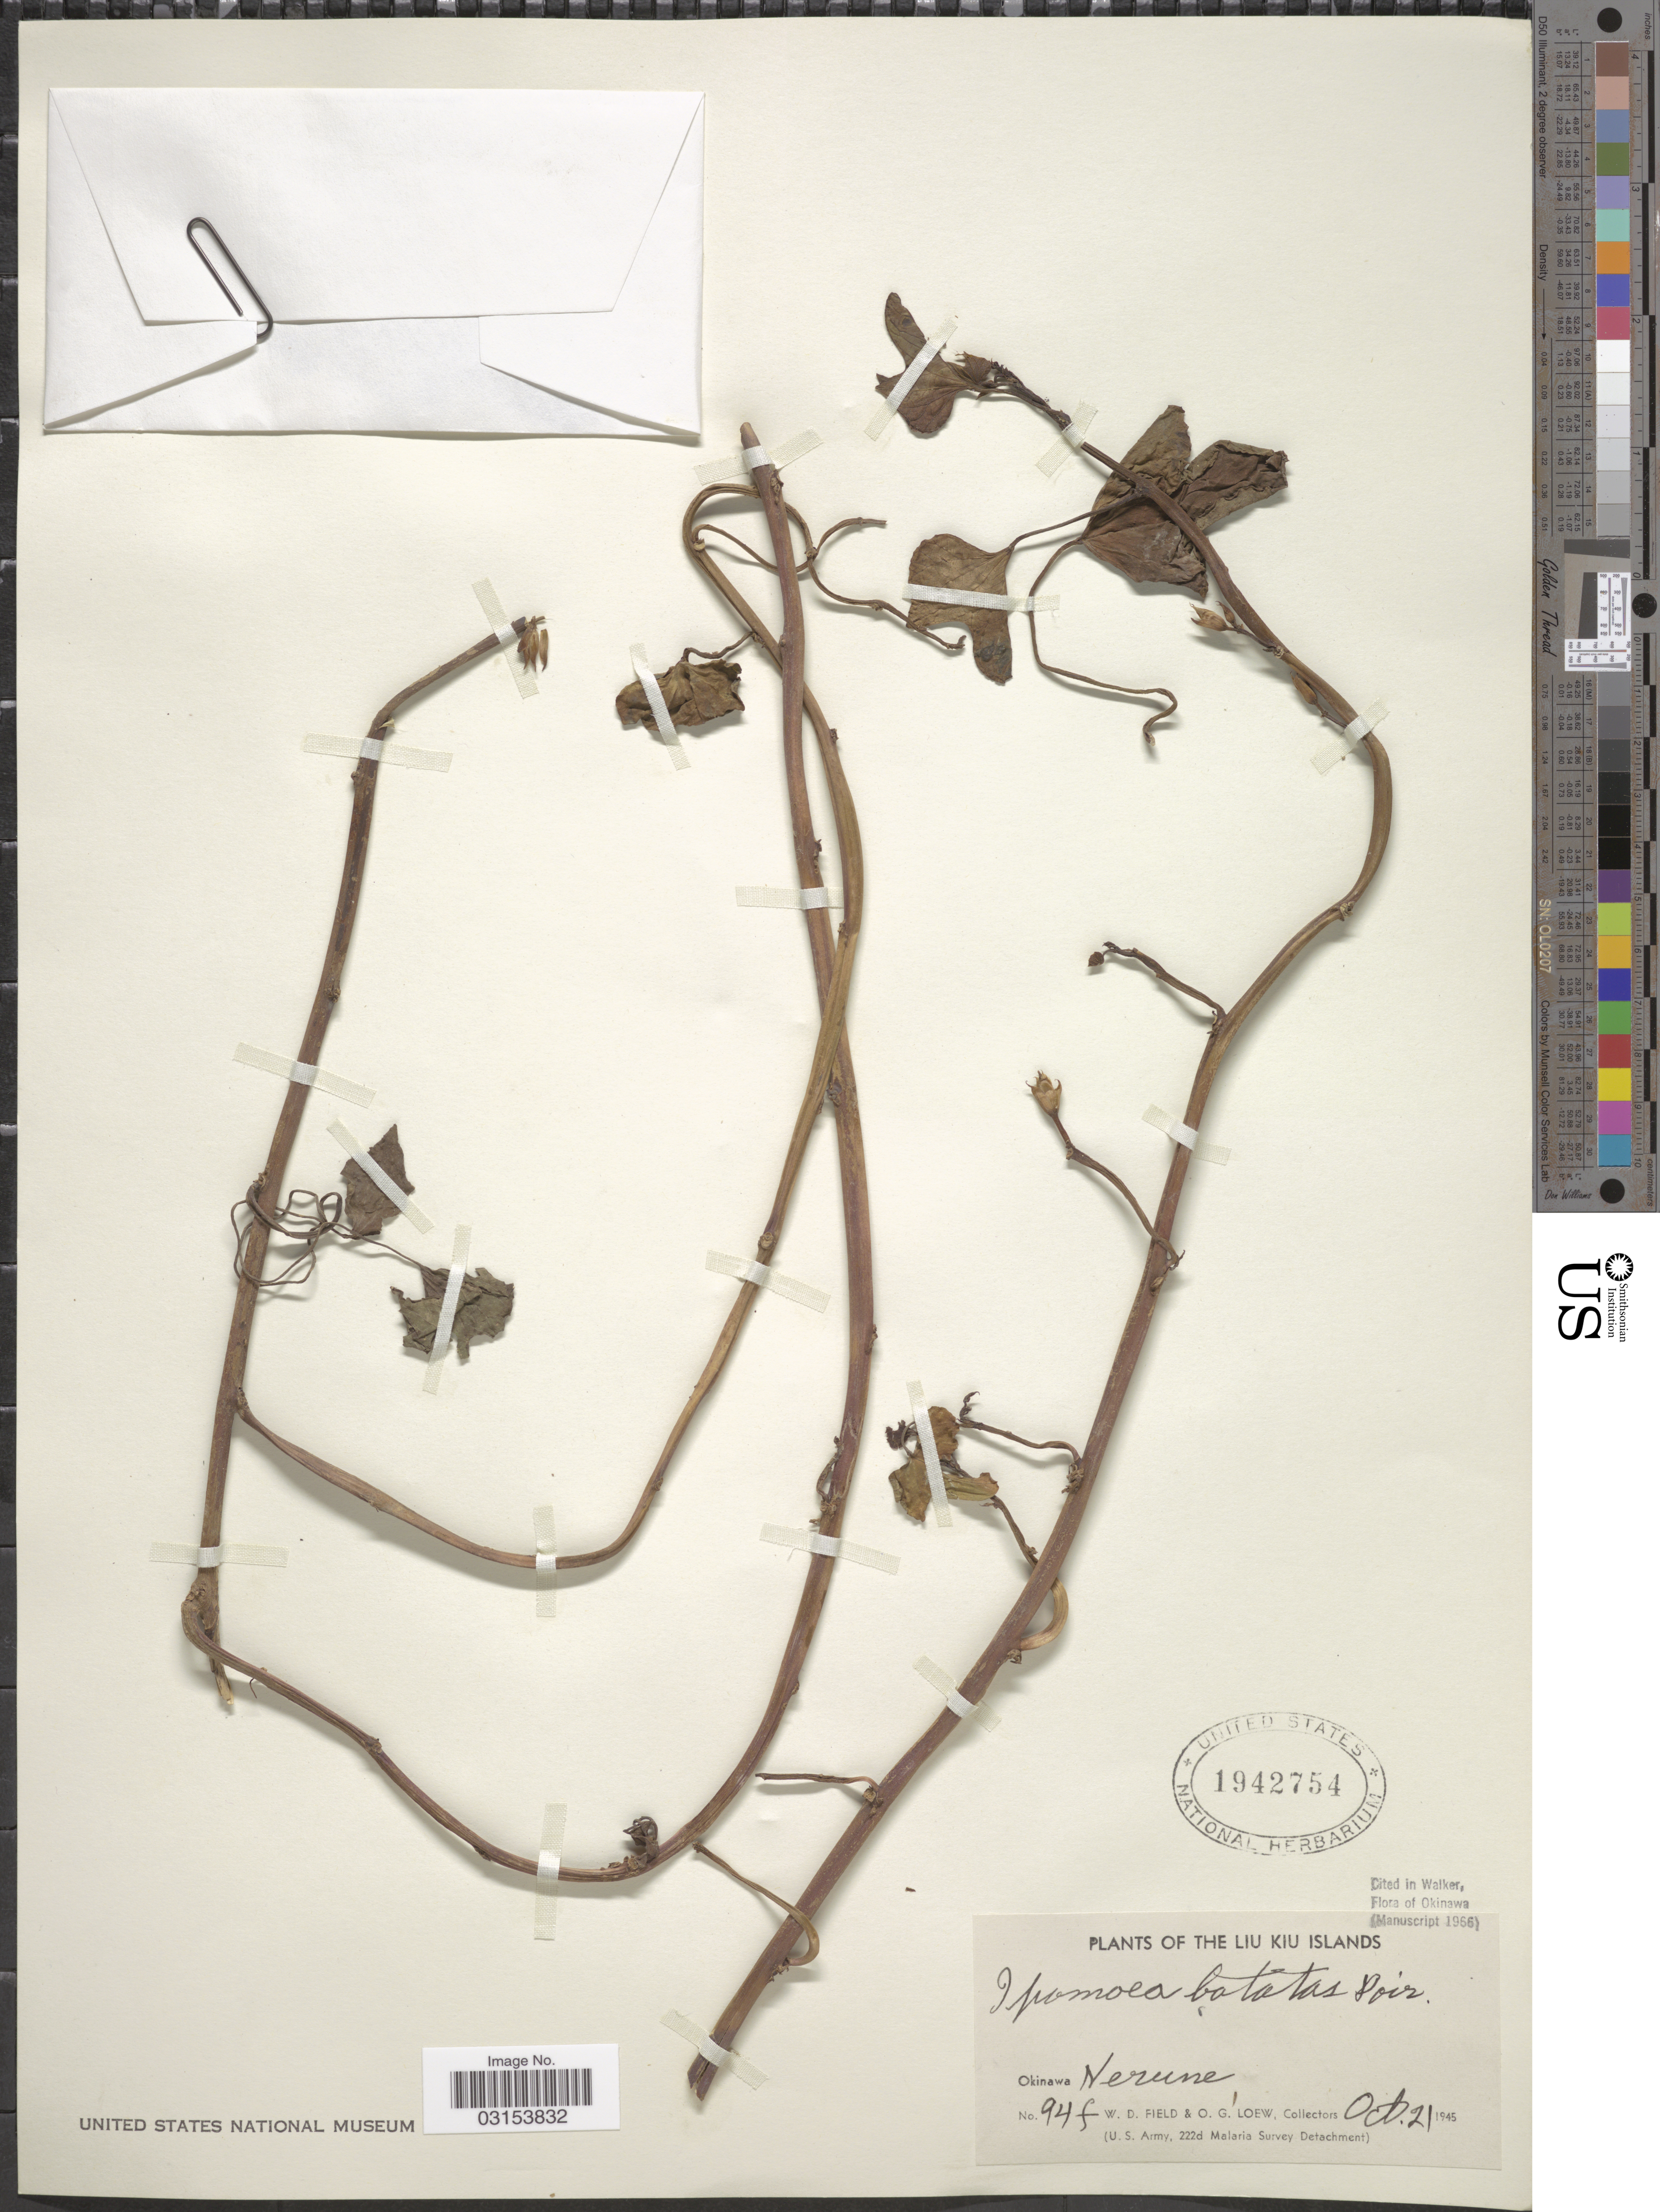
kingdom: Plantae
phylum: Tracheophyta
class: Magnoliopsida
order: Solanales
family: Convolvulaceae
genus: Ipomoea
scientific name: Ipomoea batatas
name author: (L.) Lam.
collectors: W. D. Field & O. G. Loew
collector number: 947*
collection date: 1945-10-21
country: Japan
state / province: Okinawa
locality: Liu Kiu Islands. Nerune.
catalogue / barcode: US 1942754